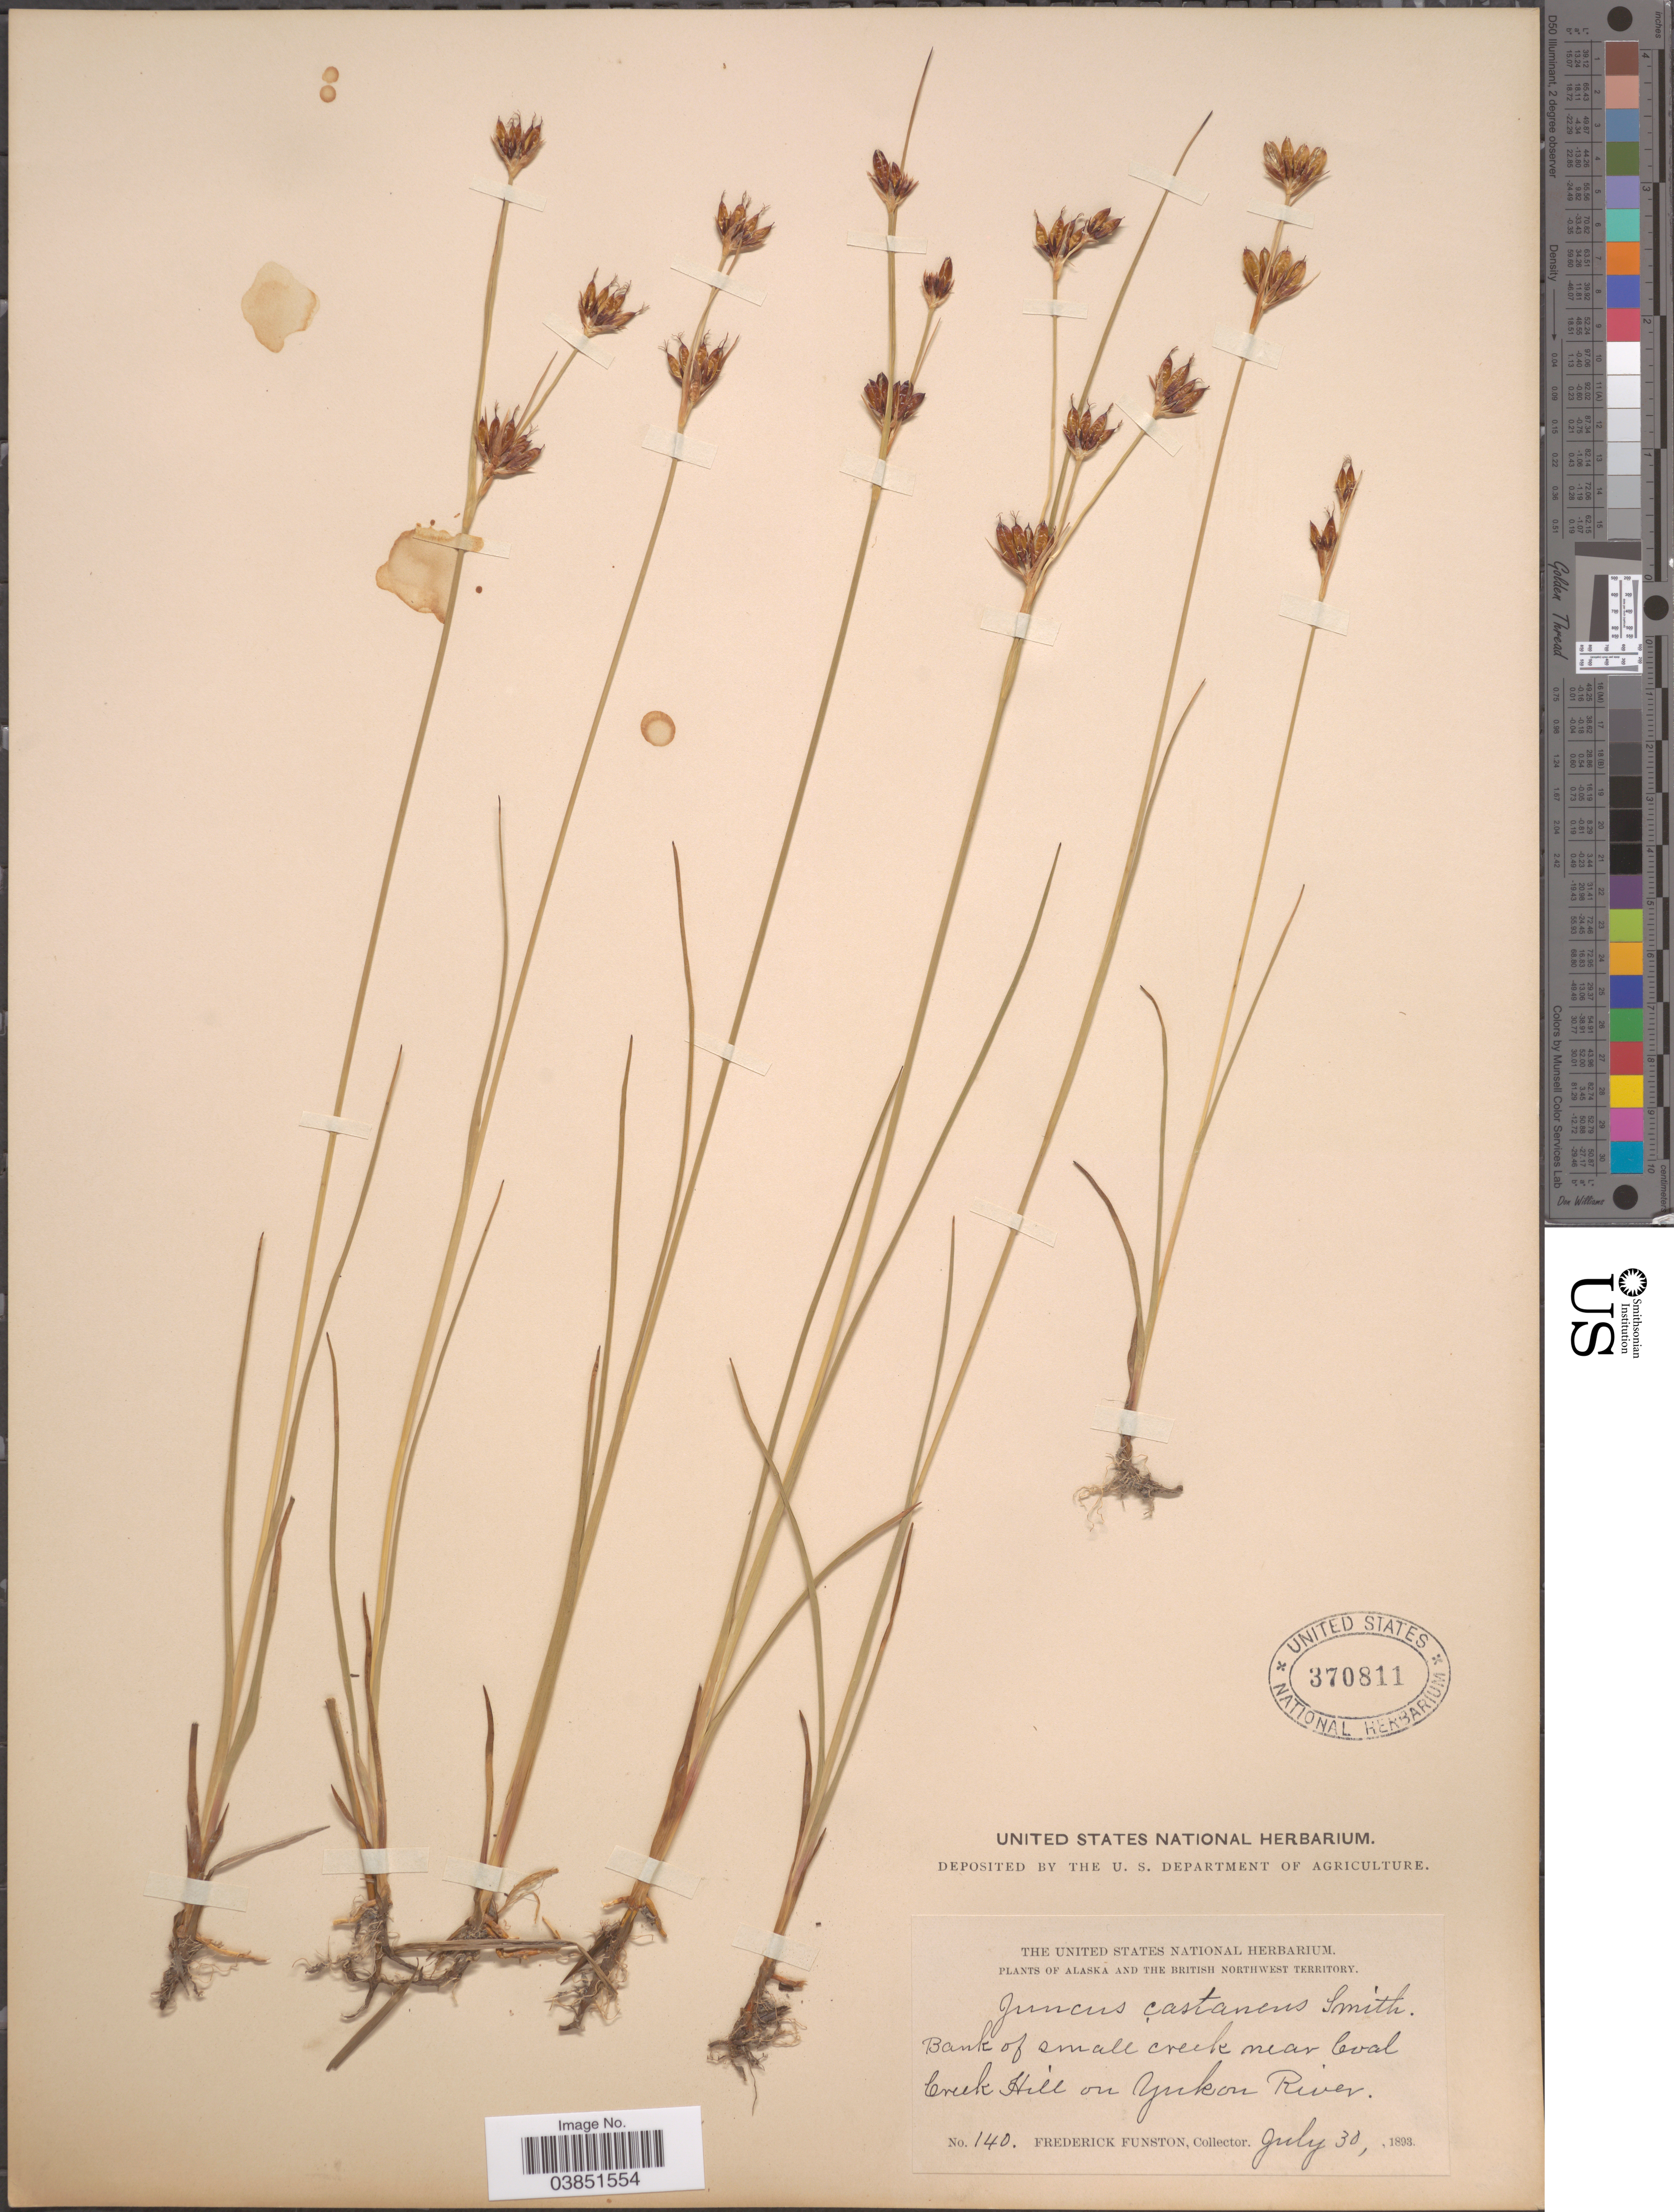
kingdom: Plantae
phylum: Tracheophyta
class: Liliopsida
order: Poales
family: Juncaceae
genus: Juncus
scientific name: Juncus castaneus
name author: Sm.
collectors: F. Funston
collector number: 140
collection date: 1893-07-30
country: Canada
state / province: Northwest Territories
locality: British Northwest Territory. Near Coal Creek Hill on Yukon River.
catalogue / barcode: US 370811